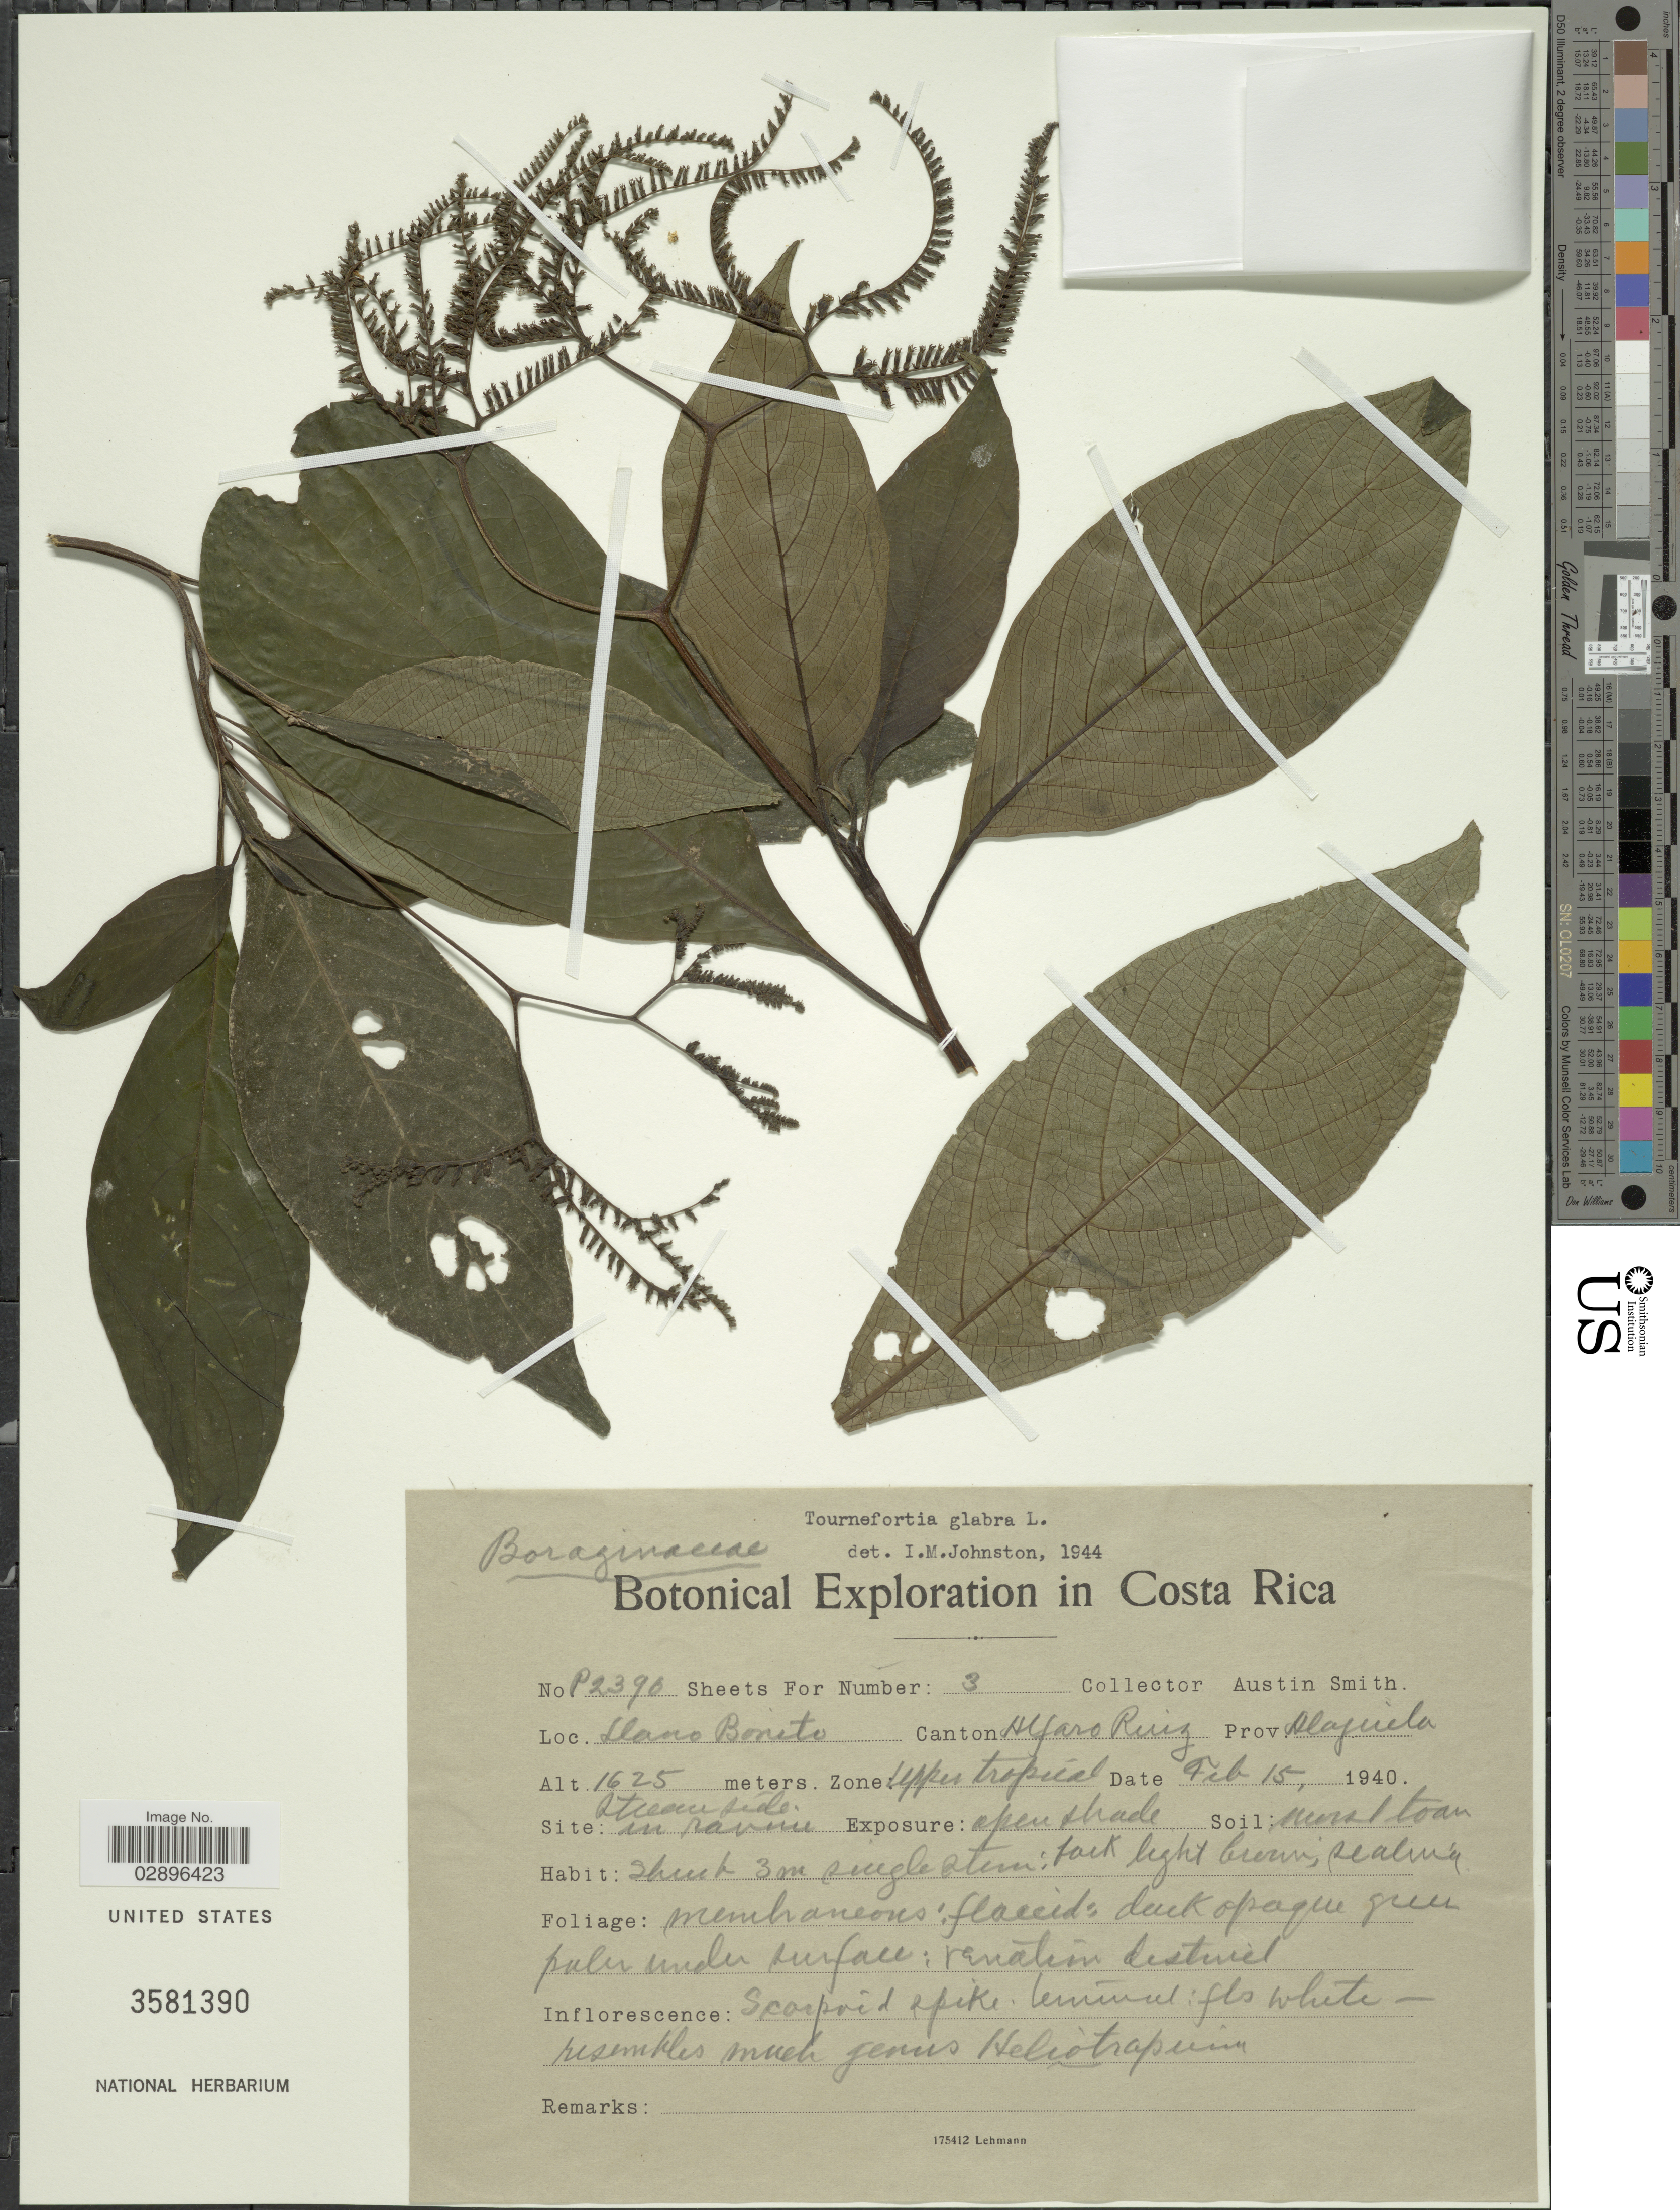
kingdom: Plantae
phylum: Tracheophyta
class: Magnoliopsida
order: Boraginales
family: Heliotropiaceae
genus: Tournefortia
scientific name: Tournefortia glabra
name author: L.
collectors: Aust P. Smith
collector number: P2390*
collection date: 1940-02-15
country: Costa Rica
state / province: Alajuela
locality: Llano Bonito, Canton Alfaro Ruiz. Zone: Upper Tropical.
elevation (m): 1625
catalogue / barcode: US 3581390